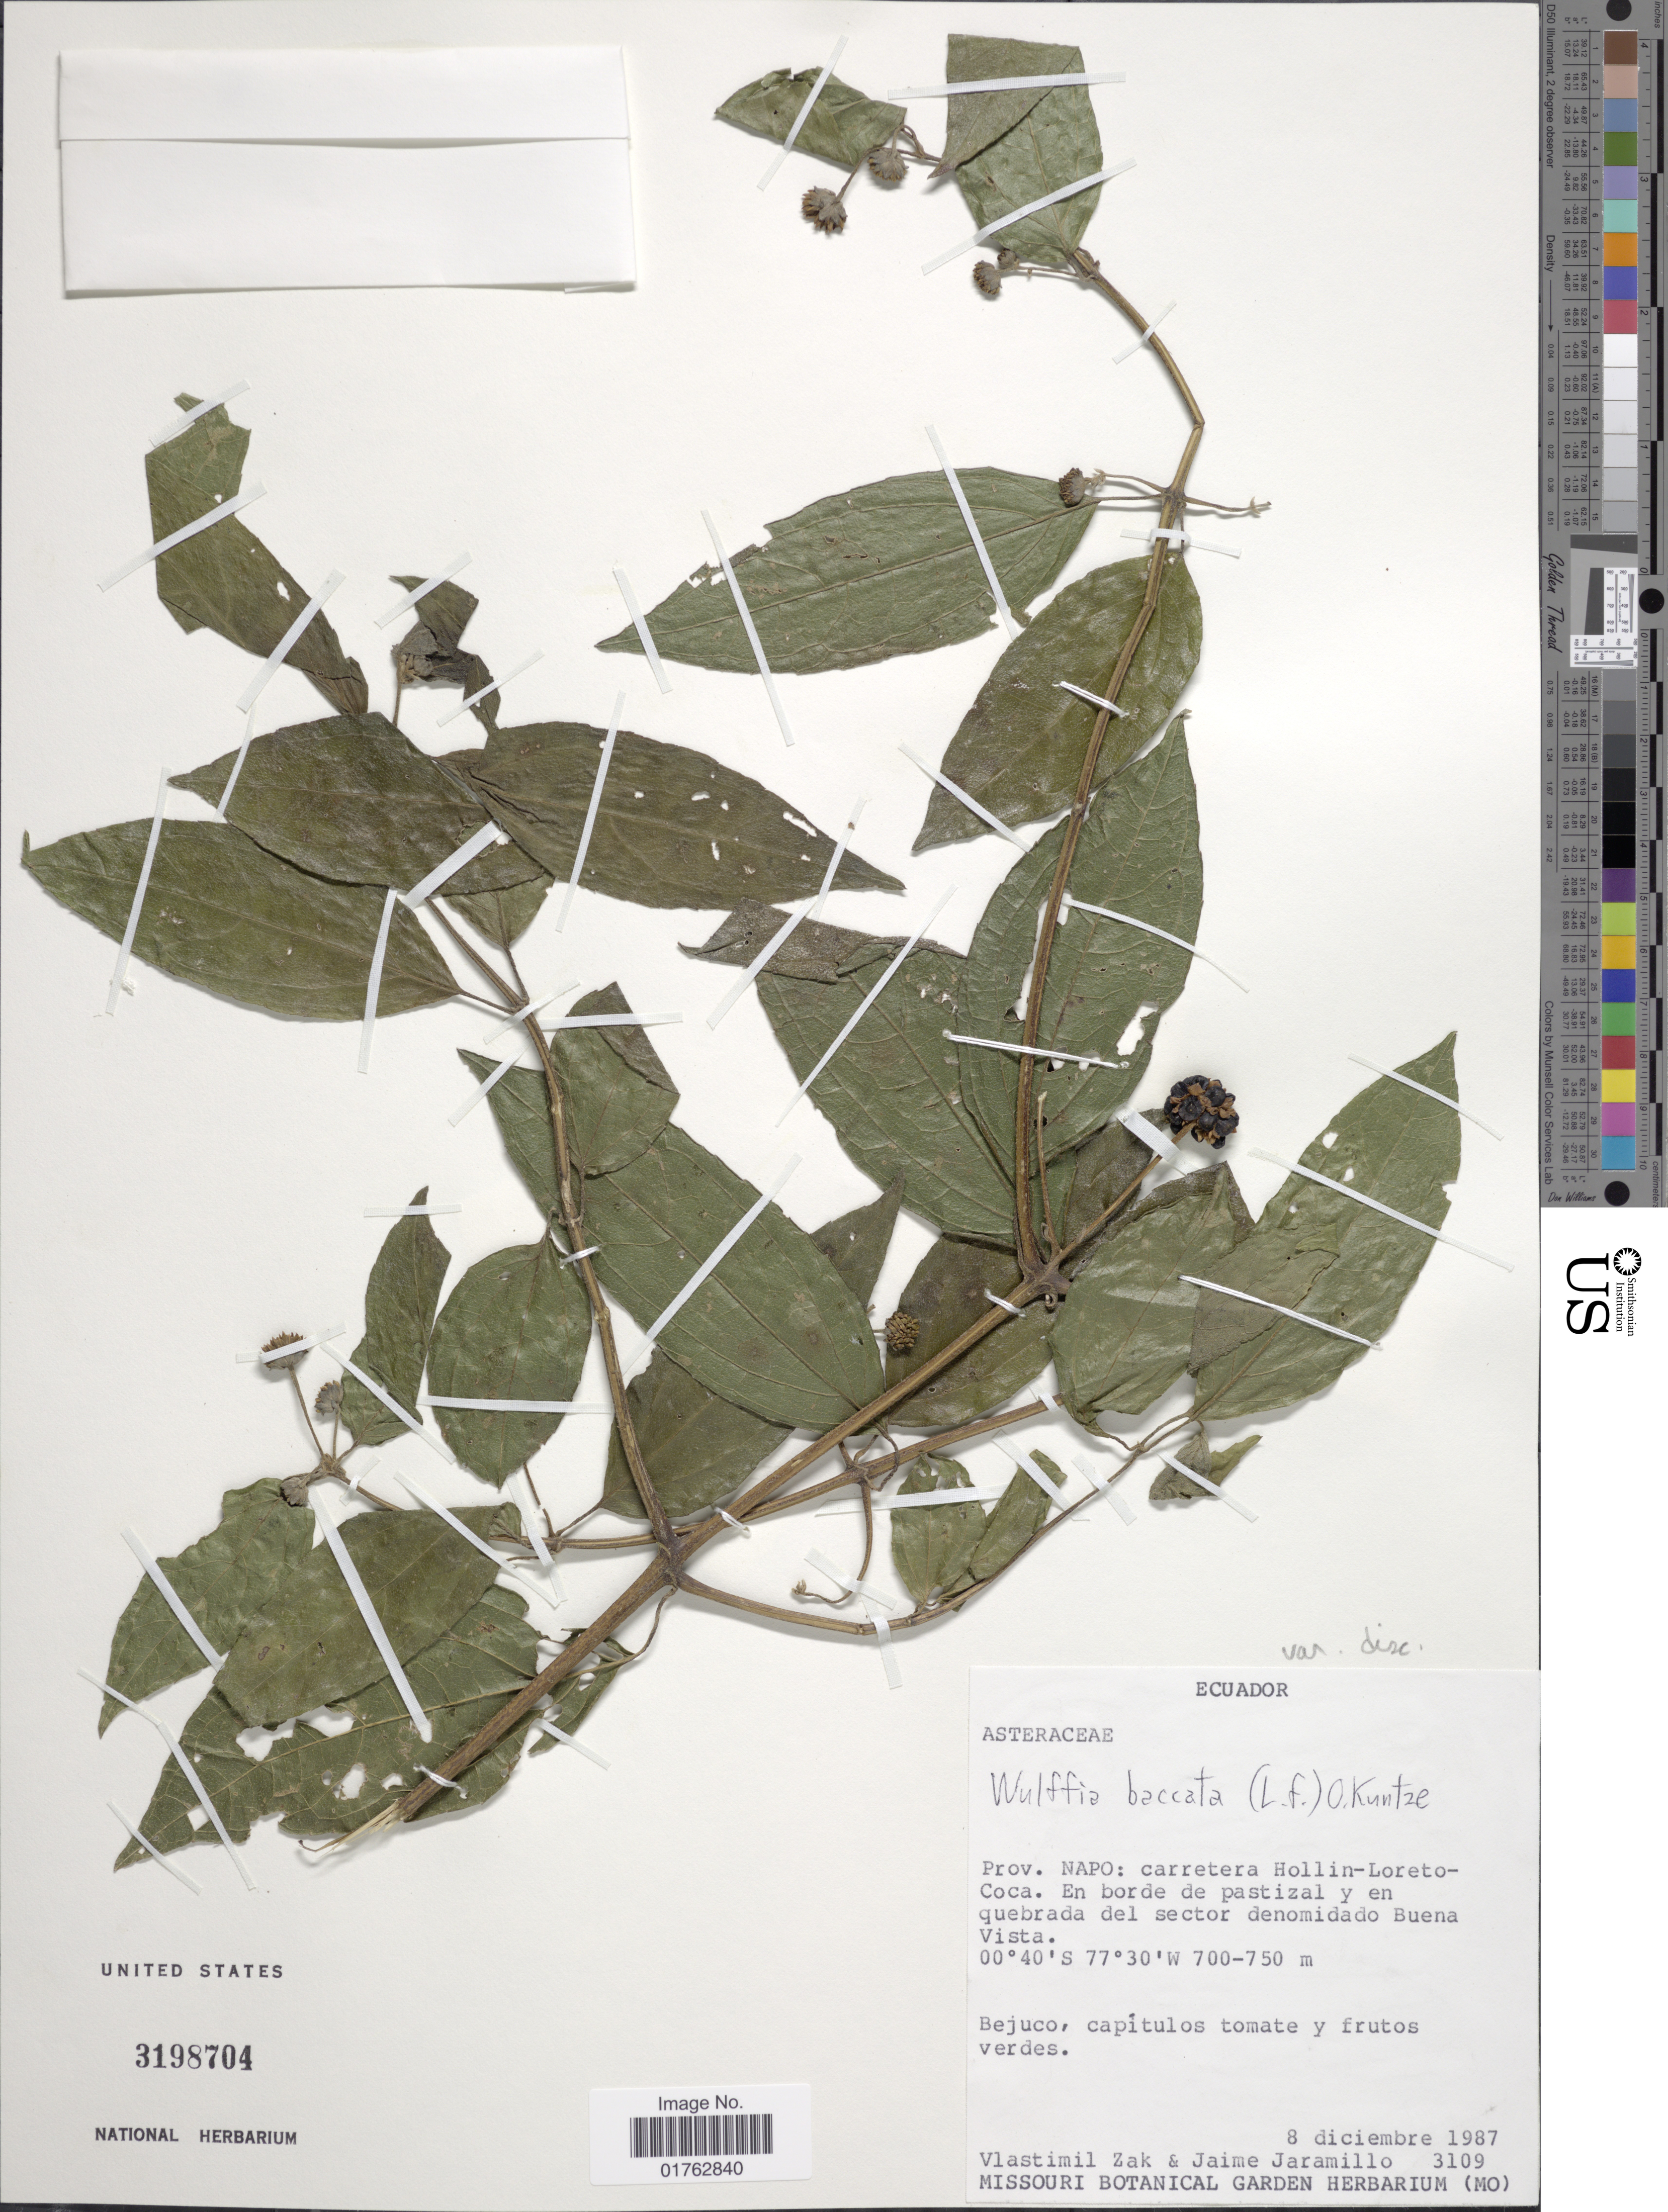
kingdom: Plantae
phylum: Tracheophyta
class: Magnoliopsida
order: Asterales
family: Asteraceae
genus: Wulffia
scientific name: Wulffia baccata var. discoidea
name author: S.F. Blake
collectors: V. Zak & J. Jaramillo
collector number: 3109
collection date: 1987-12-08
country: Ecuador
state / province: Napo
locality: Carretera Hollin-Loreto-Coca, En borde de pastizal y en quebrada del sector denomidado Buena Vista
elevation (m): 700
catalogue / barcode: US 3198704